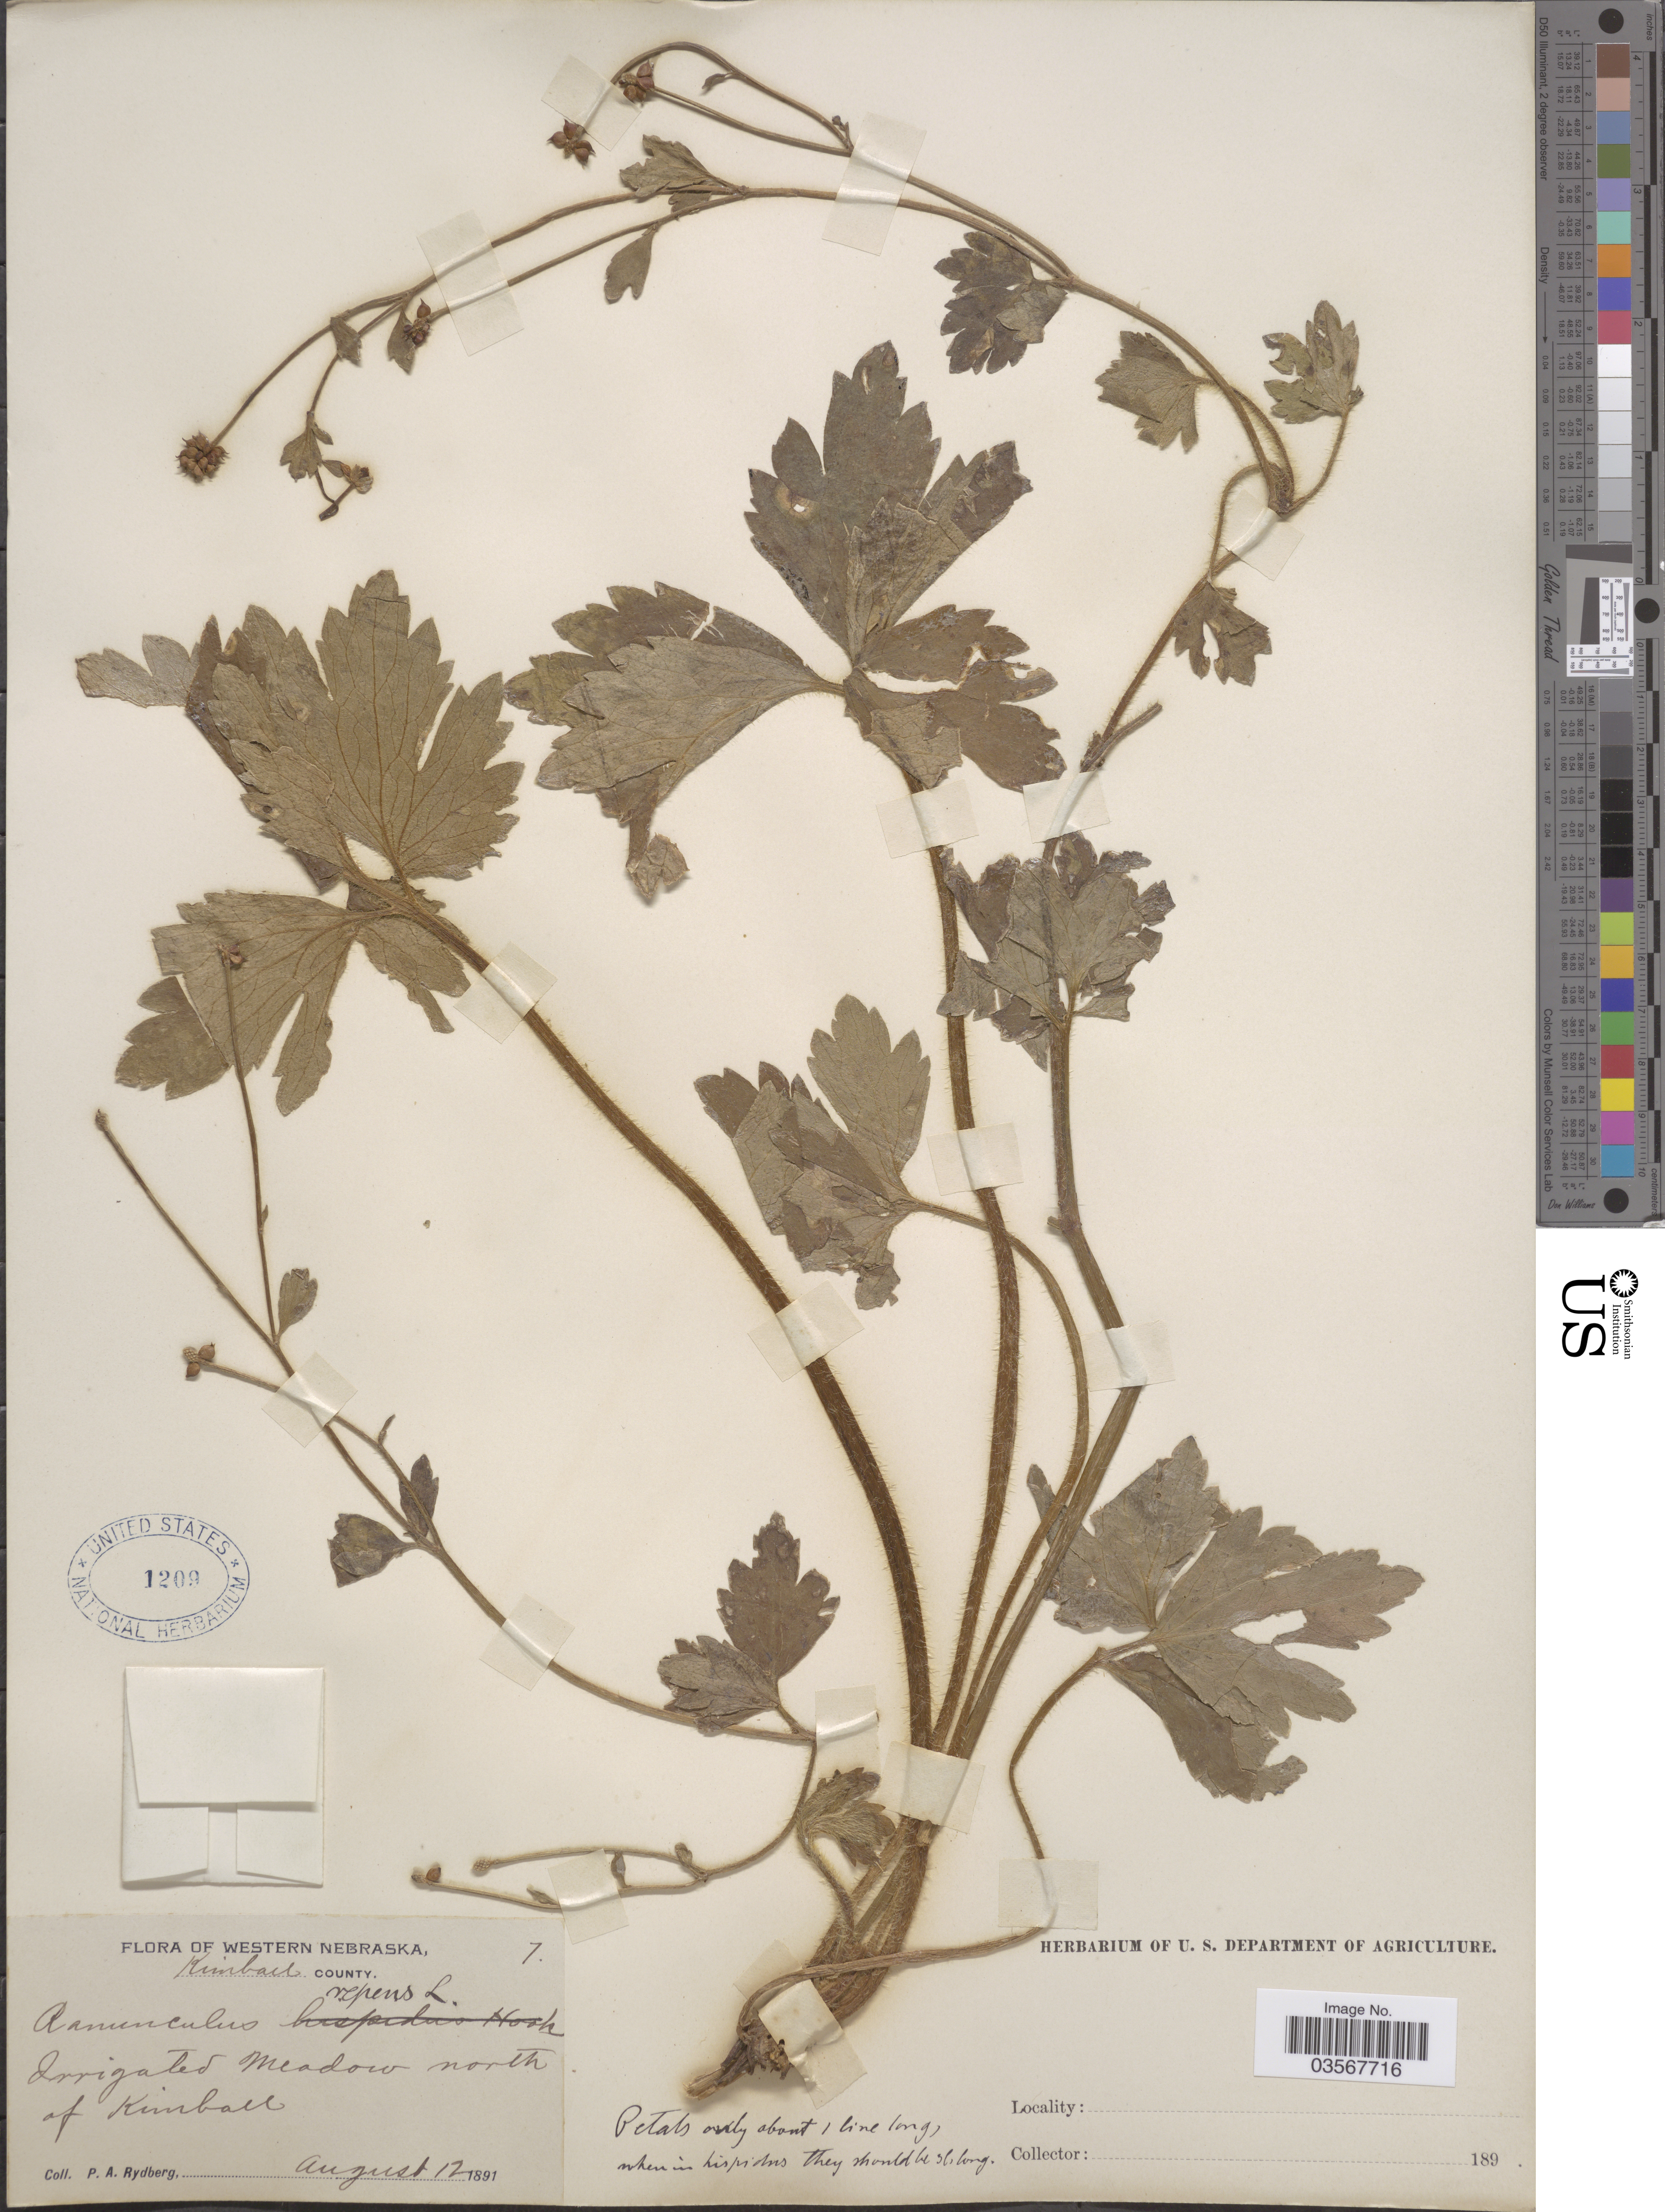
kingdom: Plantae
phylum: Tracheophyta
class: Magnoliopsida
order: Ranunculales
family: Ranunculaceae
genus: Ranunculus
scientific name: Ranunculus macounii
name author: Britton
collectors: P. A. Rydberg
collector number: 7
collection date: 1891-08-12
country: United States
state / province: Nebraska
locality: Western Nebraska. Kimball County. Irrigated meadow north of Kimball.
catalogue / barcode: US 1209